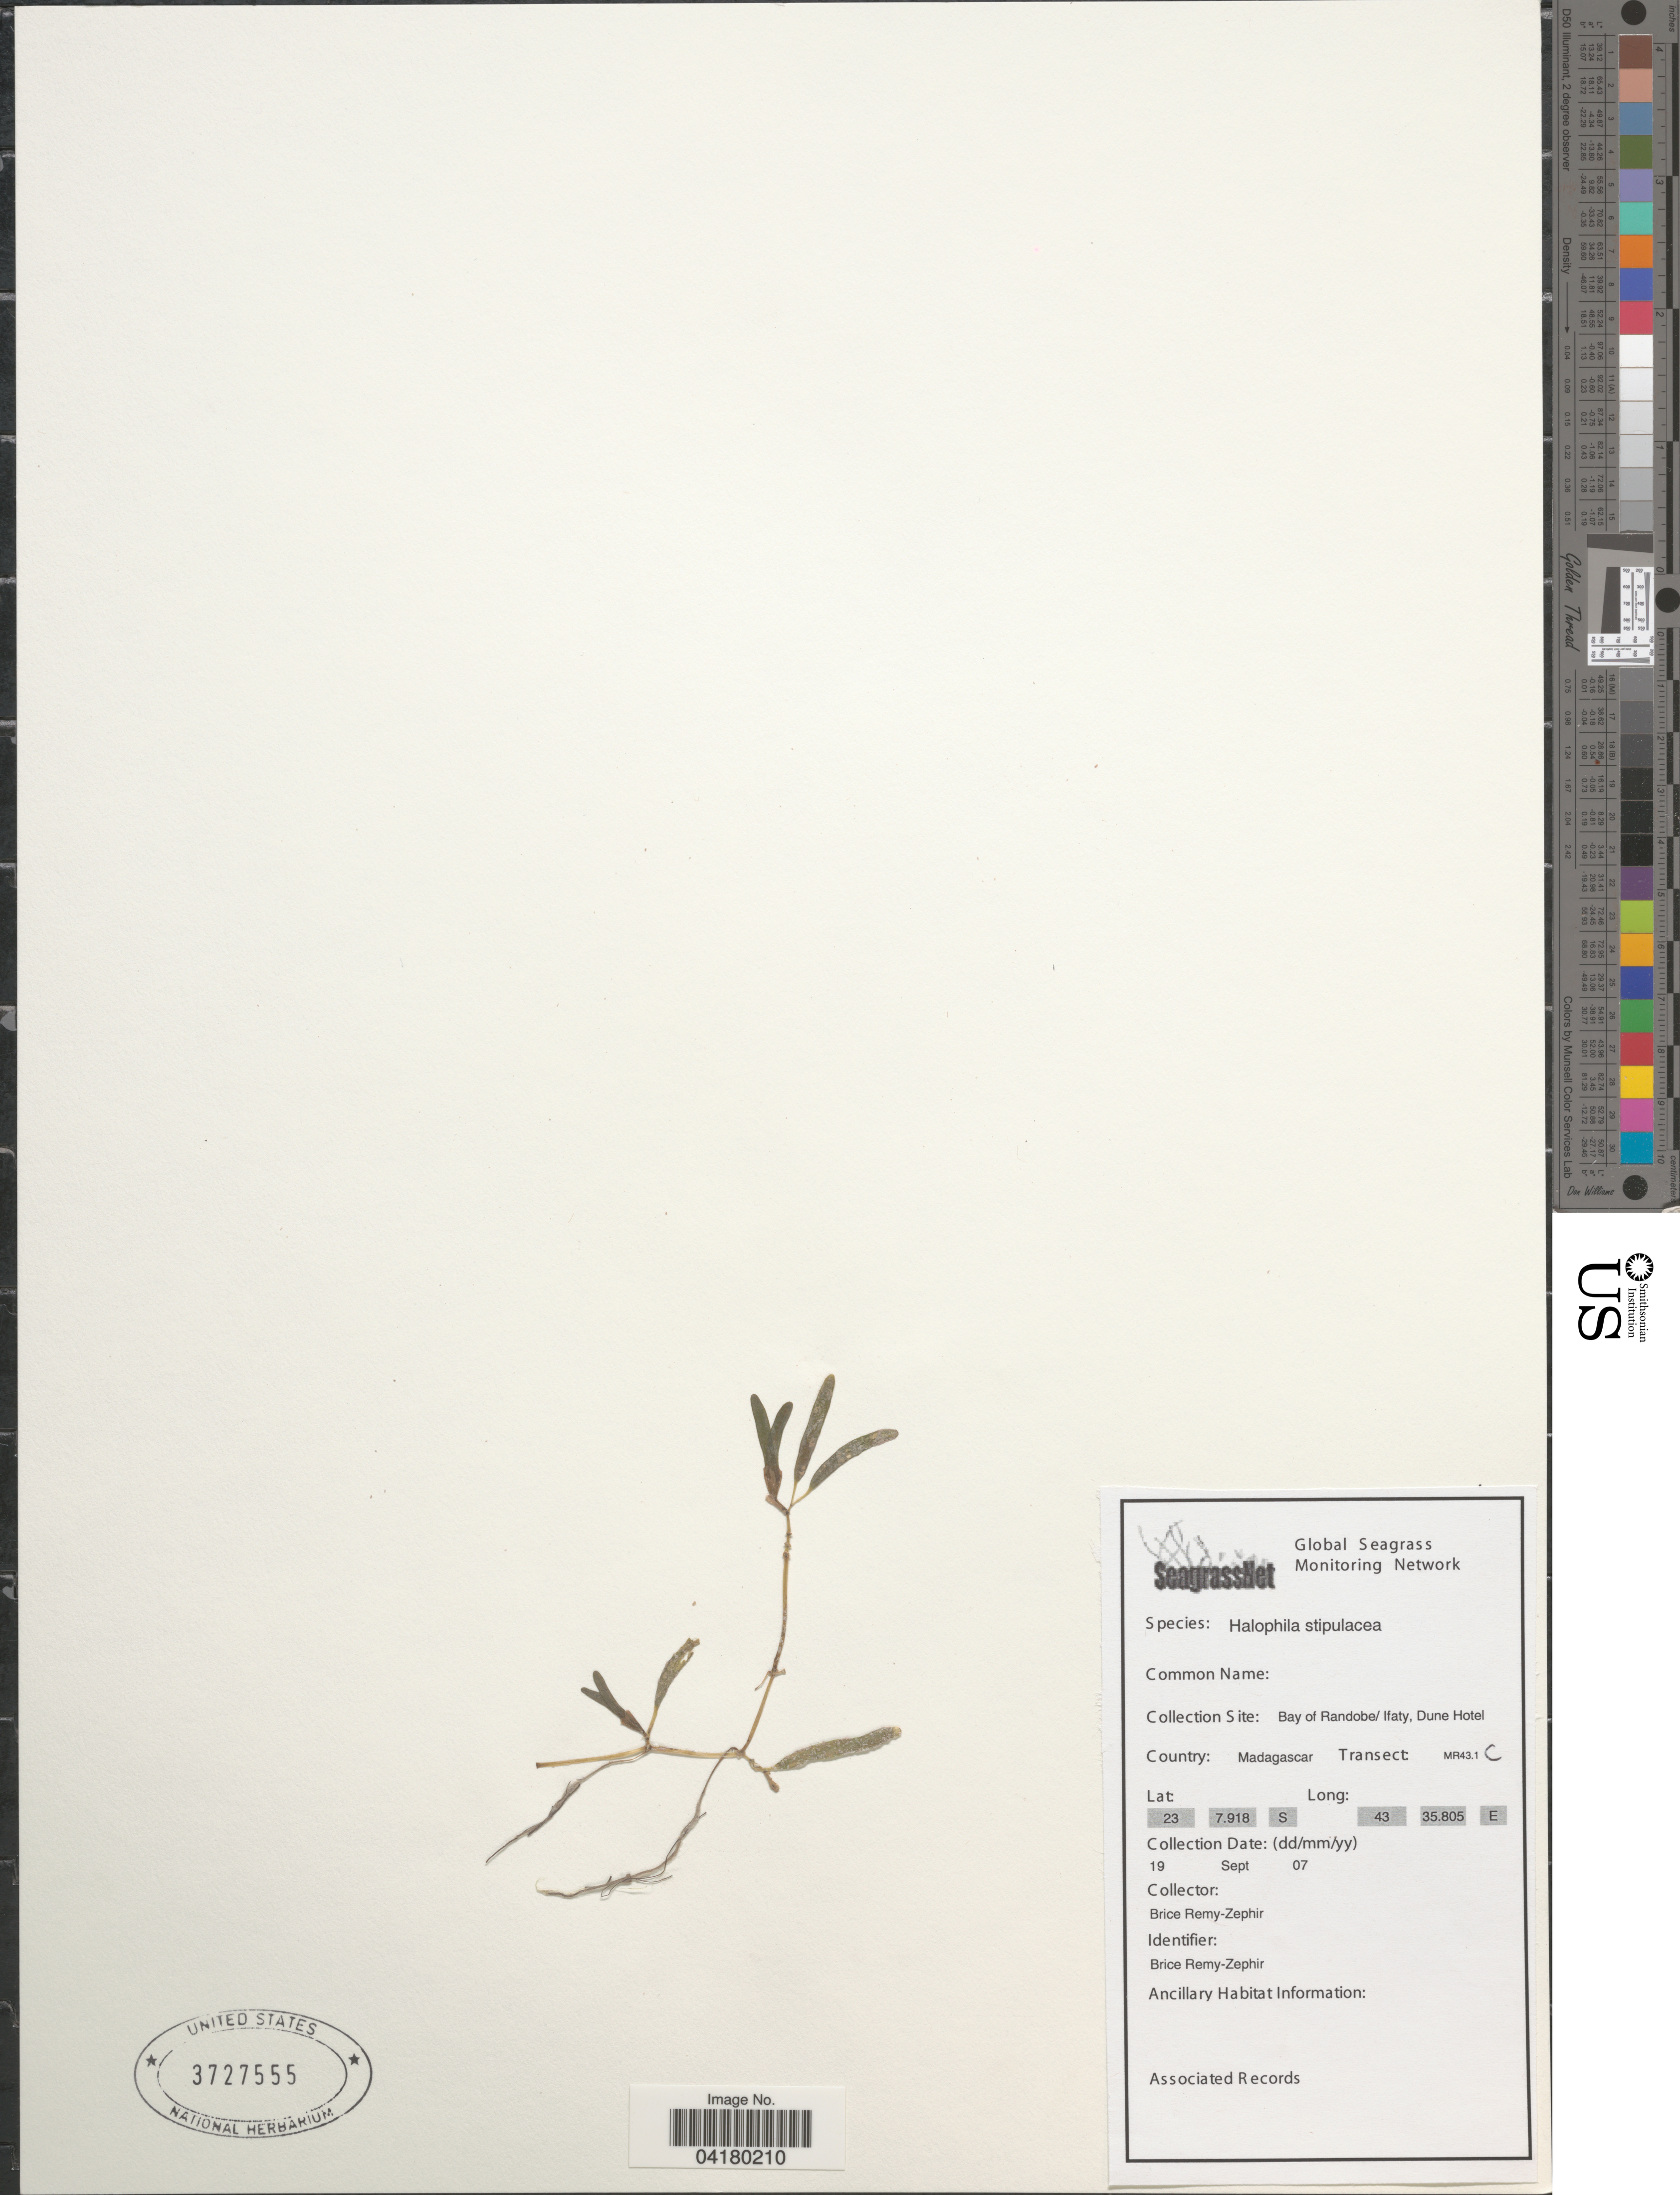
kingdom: Plantae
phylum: Tracheophyta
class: Liliopsida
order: Alismatales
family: Hydrocharitaceae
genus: Halophila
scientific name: Halophila stipulacea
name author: (Forssk.) Asch.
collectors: B. Remy-Zephir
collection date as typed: Transcribed d/m/y: 19/9/7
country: Madagascar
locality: Bay of Randobe/ Ifaty, Dune Hotel. Transect: MR43.1 C.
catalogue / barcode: US 3727555